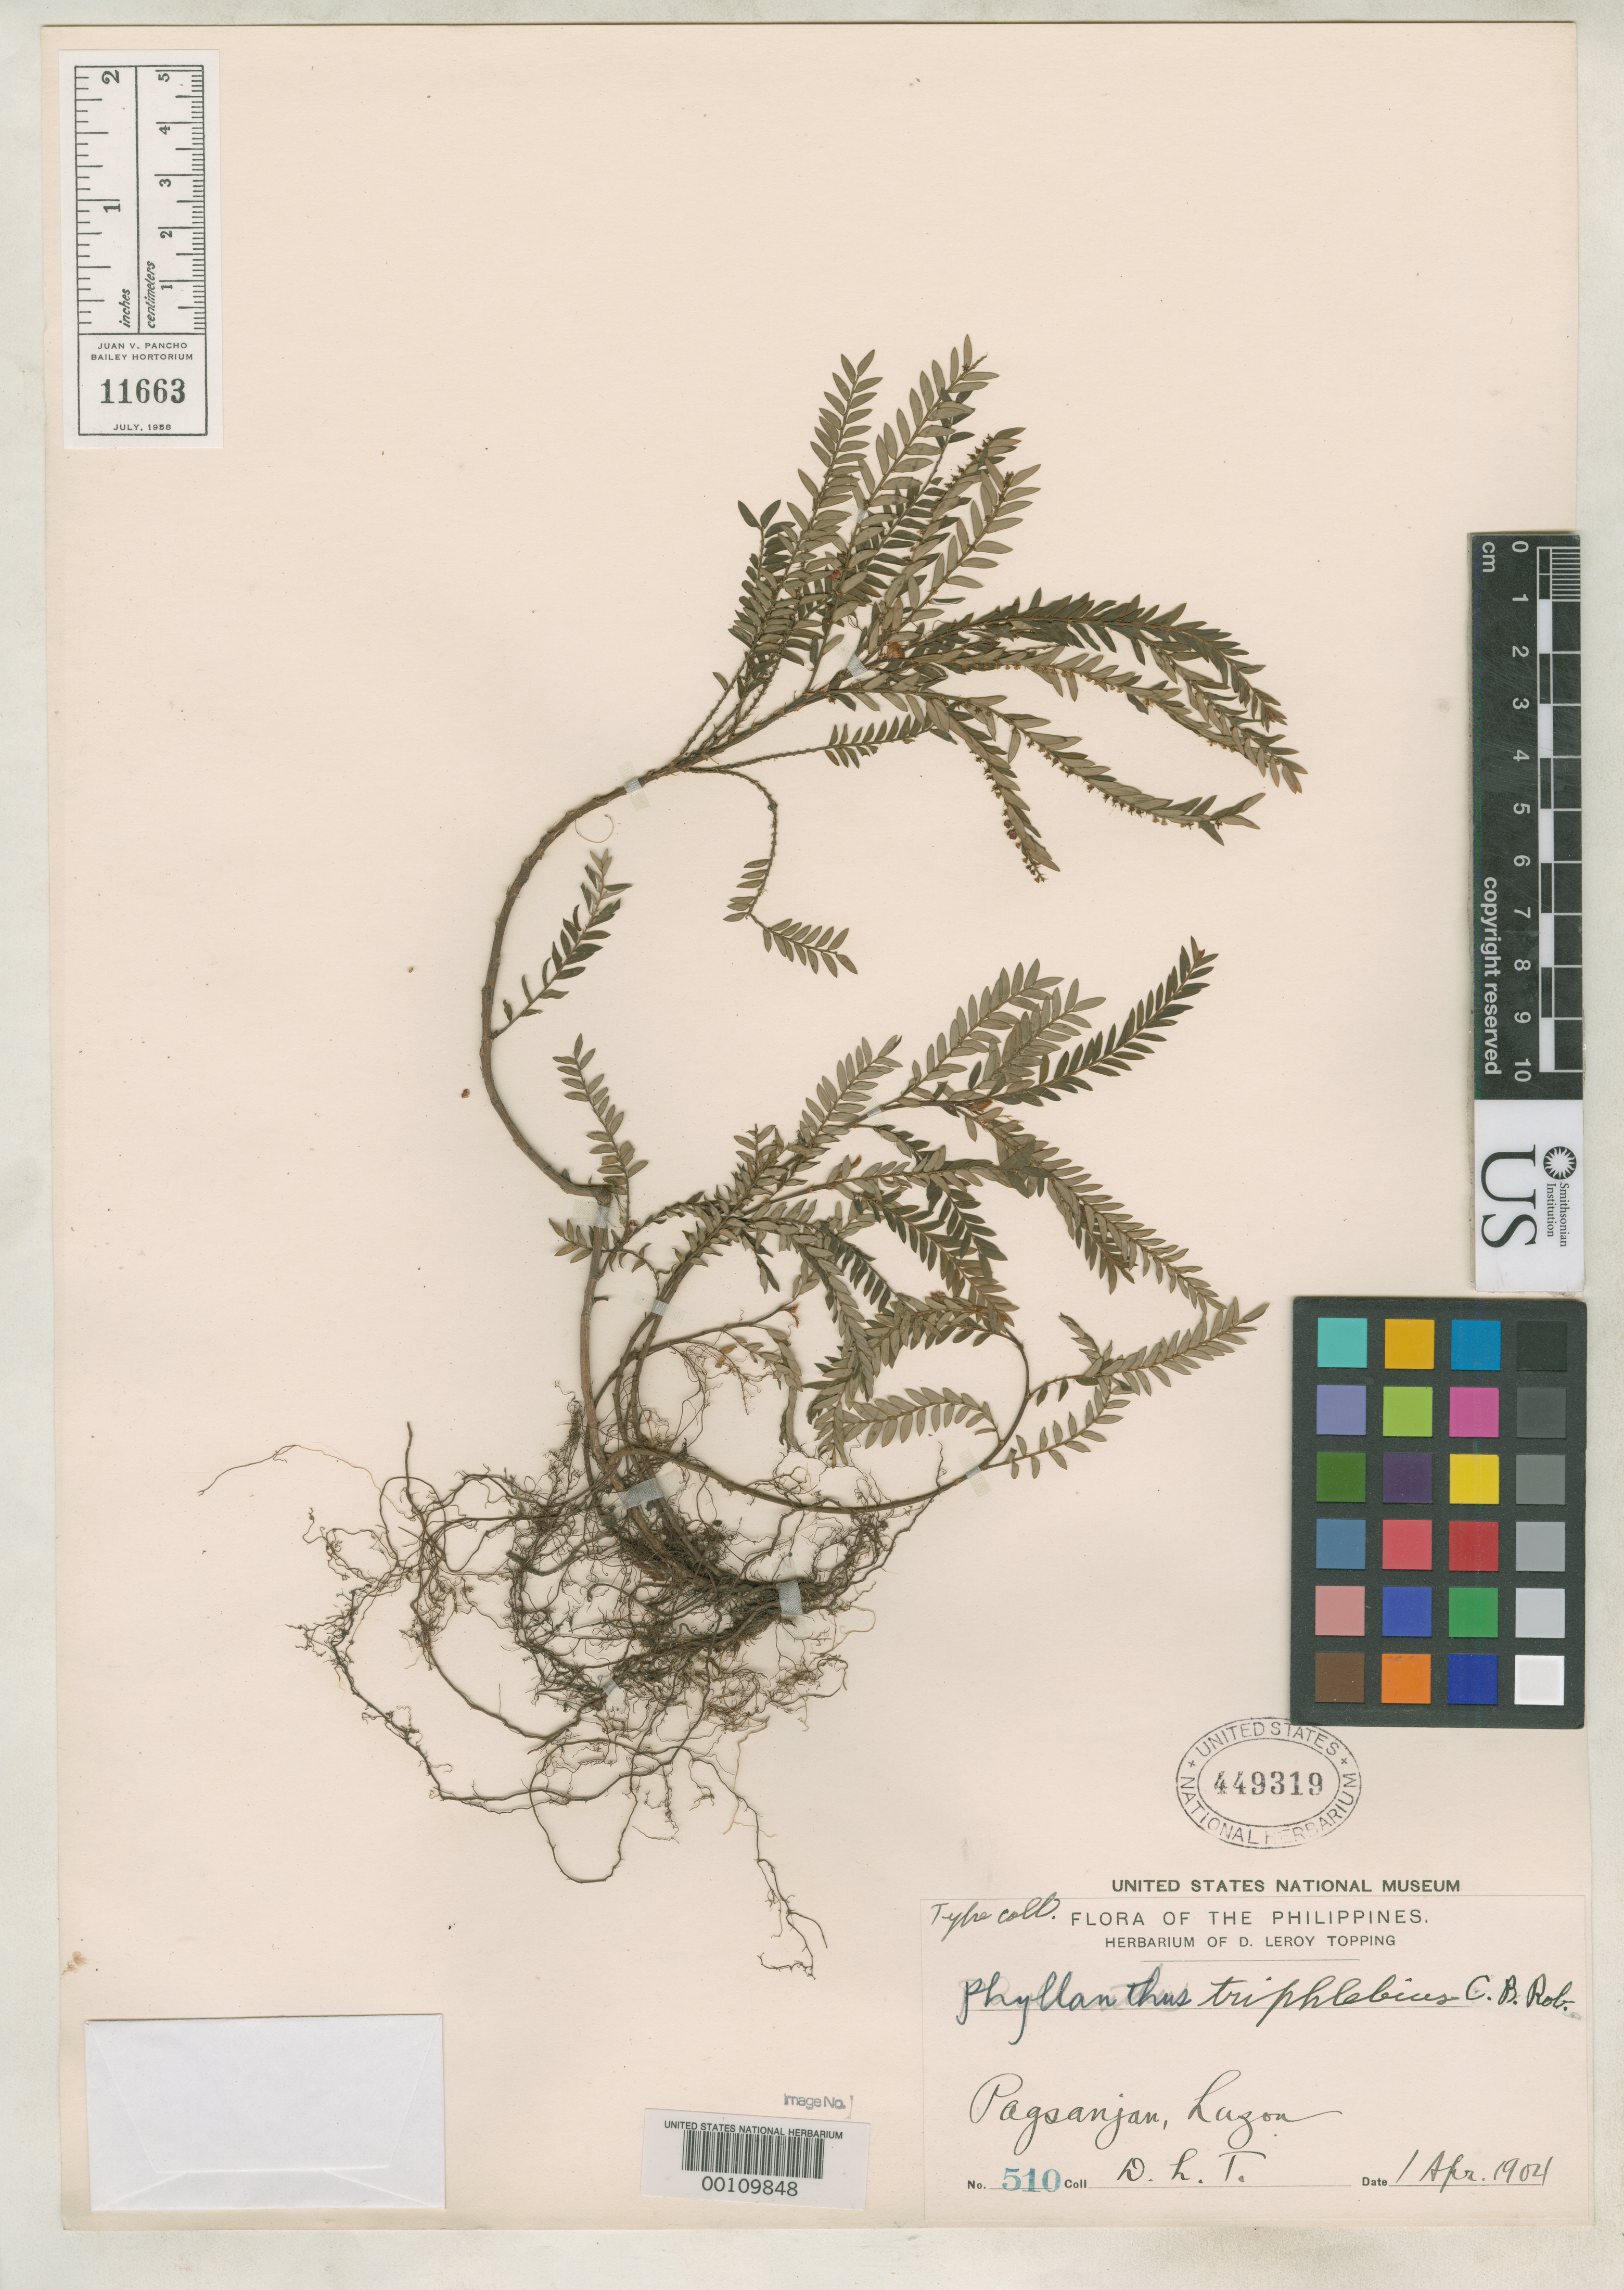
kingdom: Plantae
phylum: Tracheophyta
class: Magnoliopsida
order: Malpighiales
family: Phyllanthaceae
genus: Phyllanthus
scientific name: Phyllanthus triphlebius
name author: C.B. Rob.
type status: Isotype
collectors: D. L. Topping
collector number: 510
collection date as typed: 01 Apr 1904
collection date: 1904-04-01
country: Philippines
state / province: Calabarzon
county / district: Laguna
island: Luzon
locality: Pagsanjan.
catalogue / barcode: US 449319